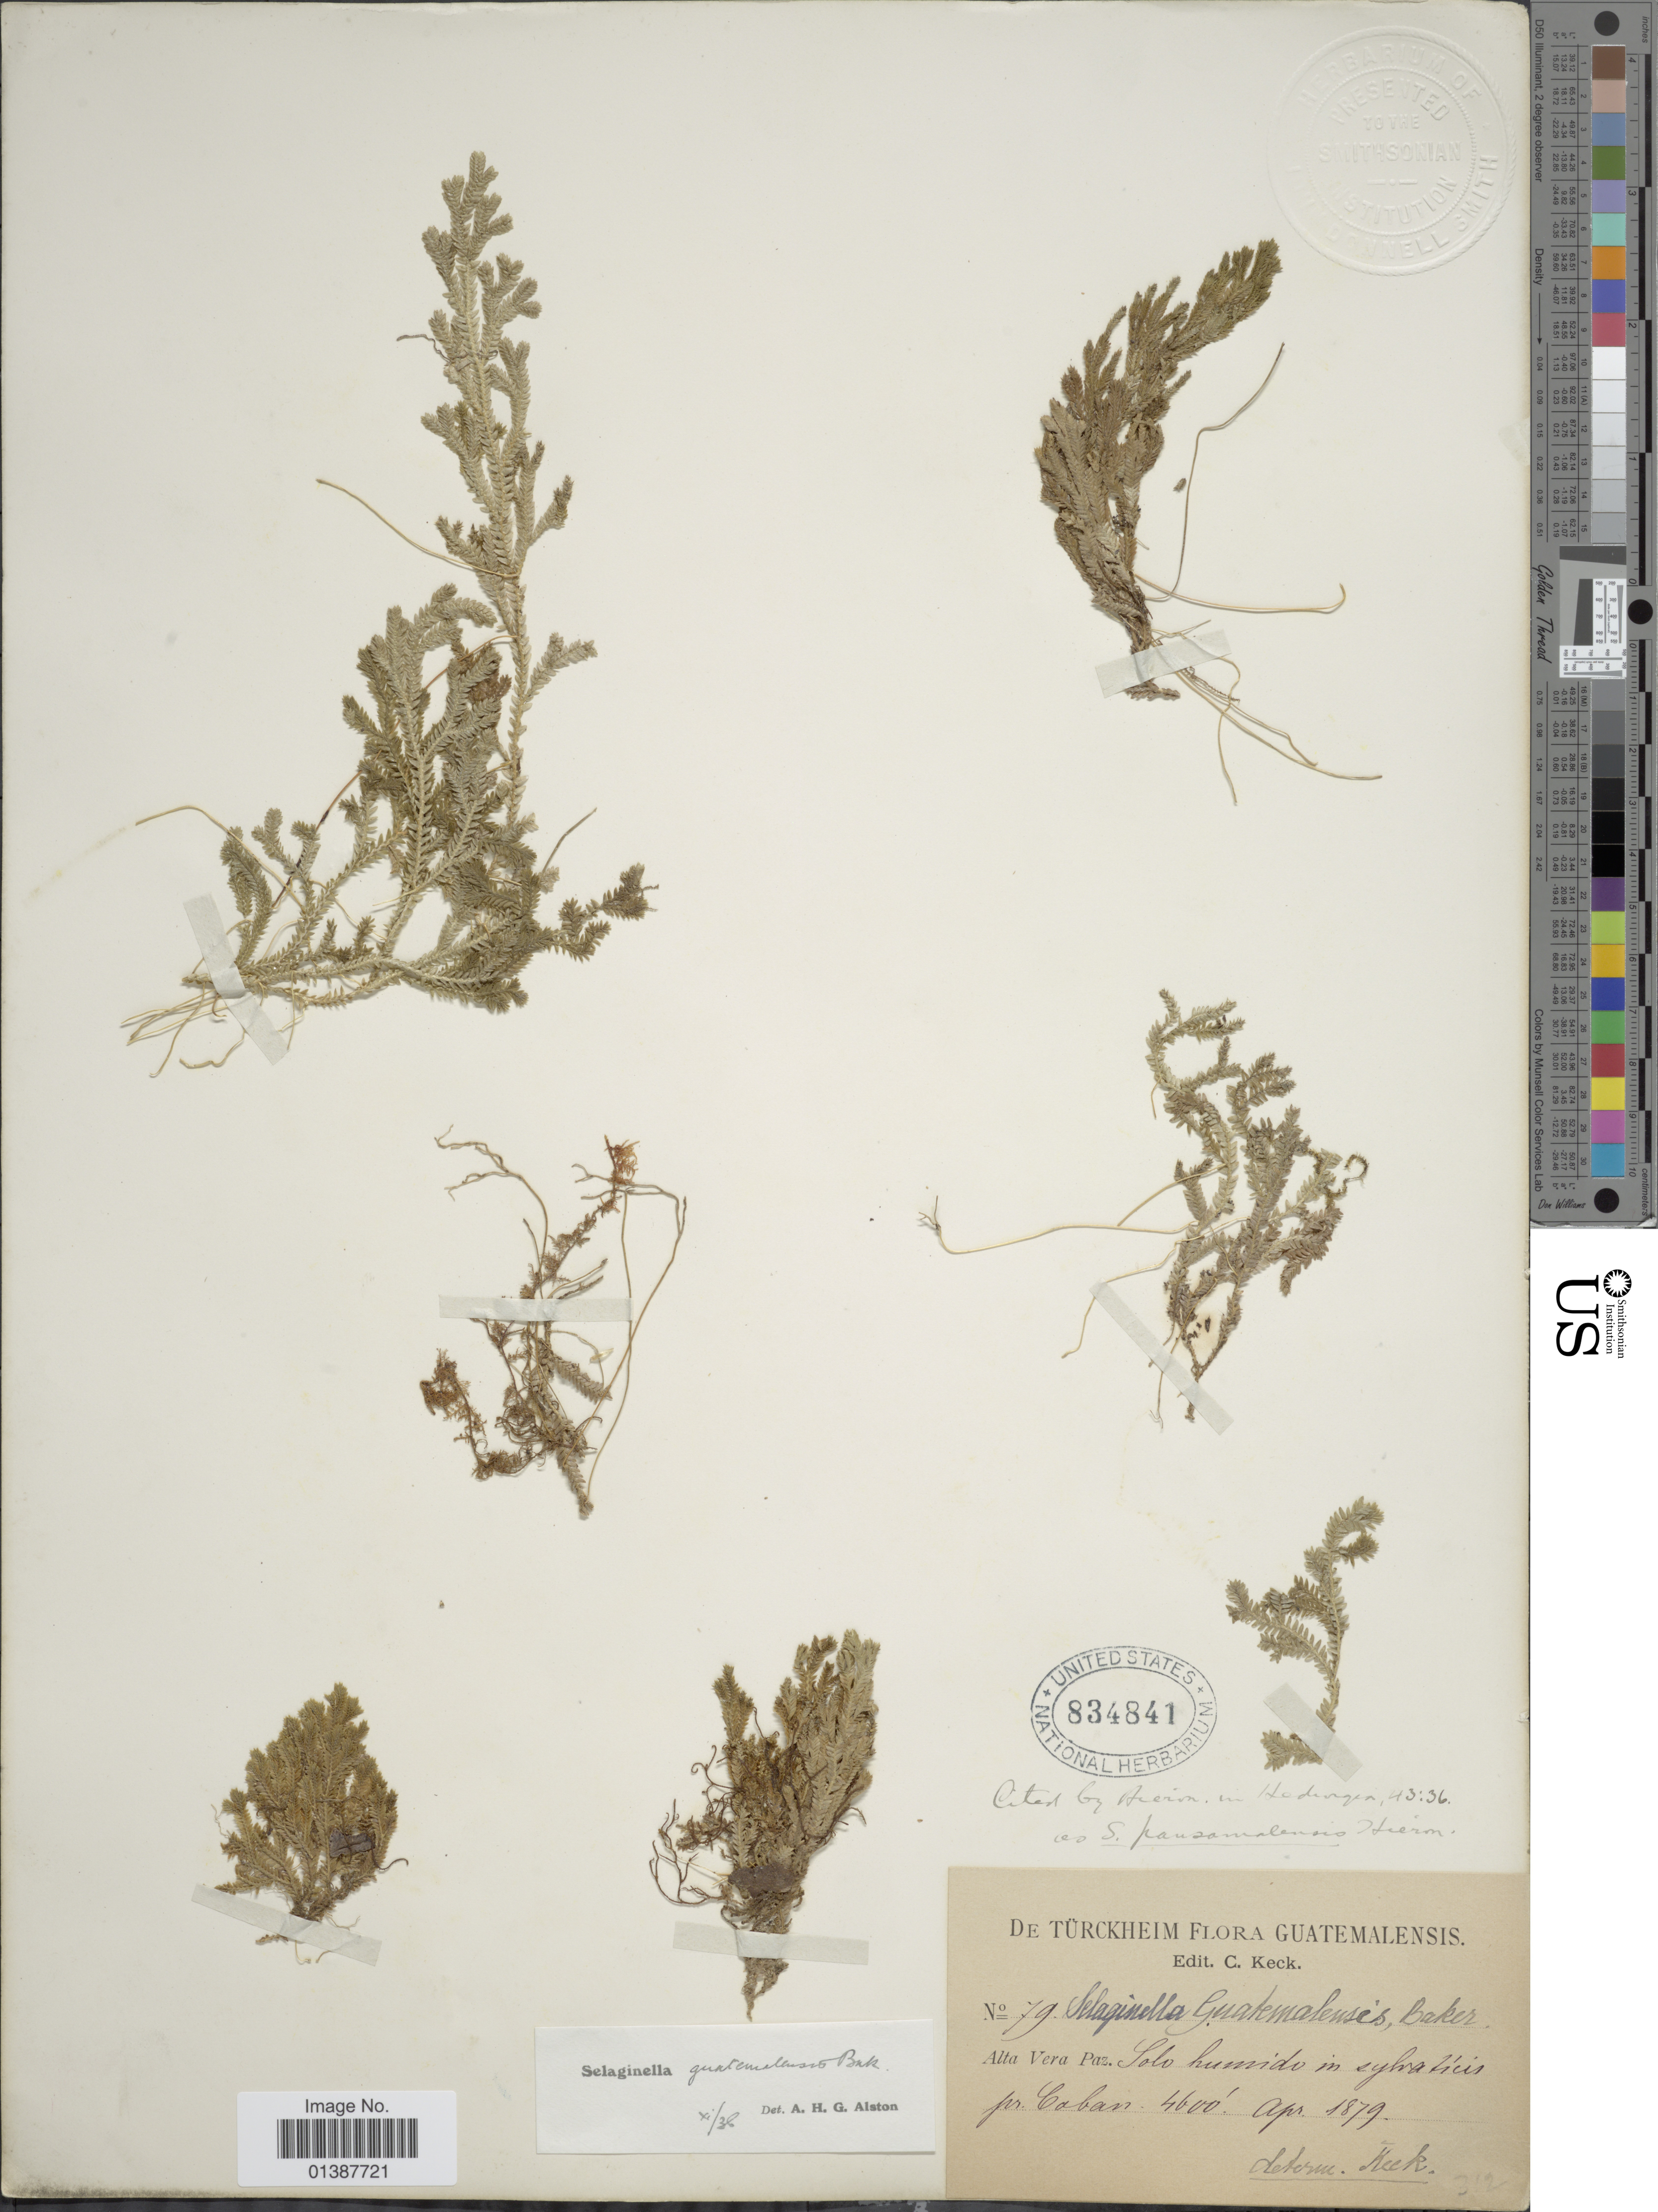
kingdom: Plantae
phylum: Tracheophyta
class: Lycopodiopsida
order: Selaginellales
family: Selaginellaceae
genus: Selaginella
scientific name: Selaginella guatemalensis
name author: Baker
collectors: C. Keck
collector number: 79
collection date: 1879-04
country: Guatemala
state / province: Alta Verapaz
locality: Solo humido in sylvaticis pr Coban.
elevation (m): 1402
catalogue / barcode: US 834841